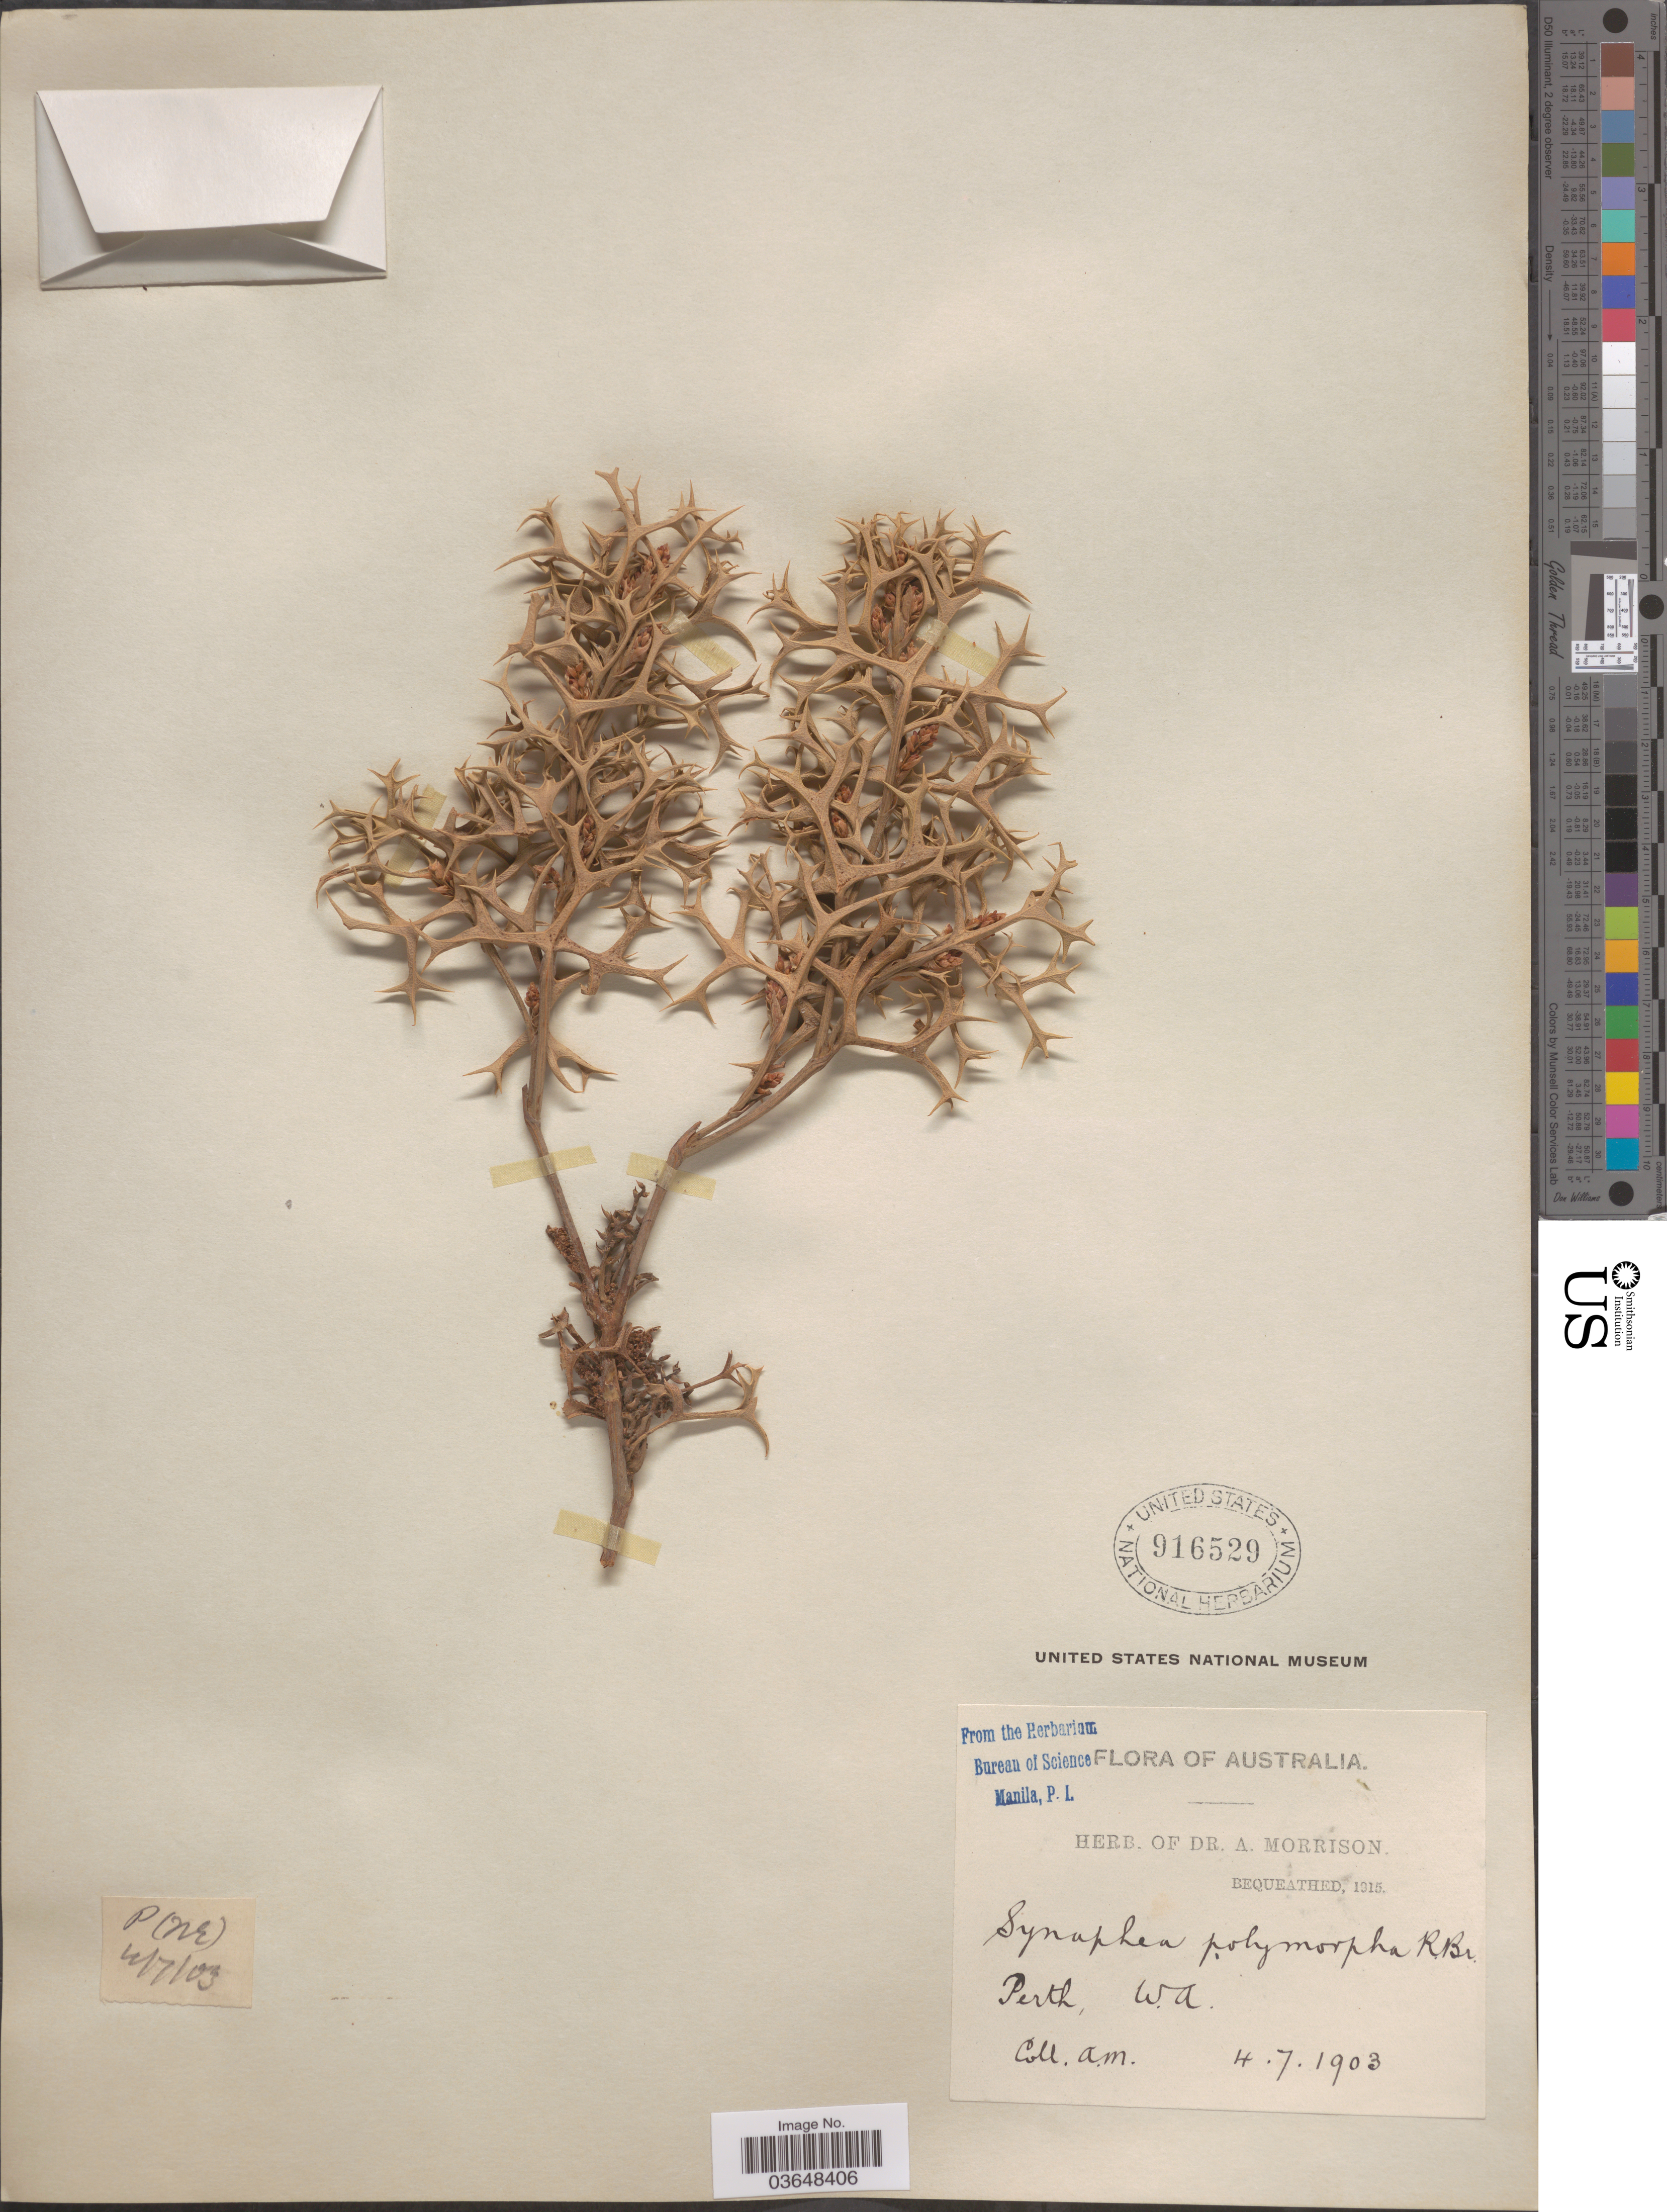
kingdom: Plantae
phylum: Tracheophyta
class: Magnoliopsida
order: Proteales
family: Proteaceae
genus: Synaphea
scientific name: Synaphea polymorpha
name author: R. Br.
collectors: A. Morrison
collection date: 1903-07-04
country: Australia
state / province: Western Australia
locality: Perth, W. A.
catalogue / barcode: US 916529